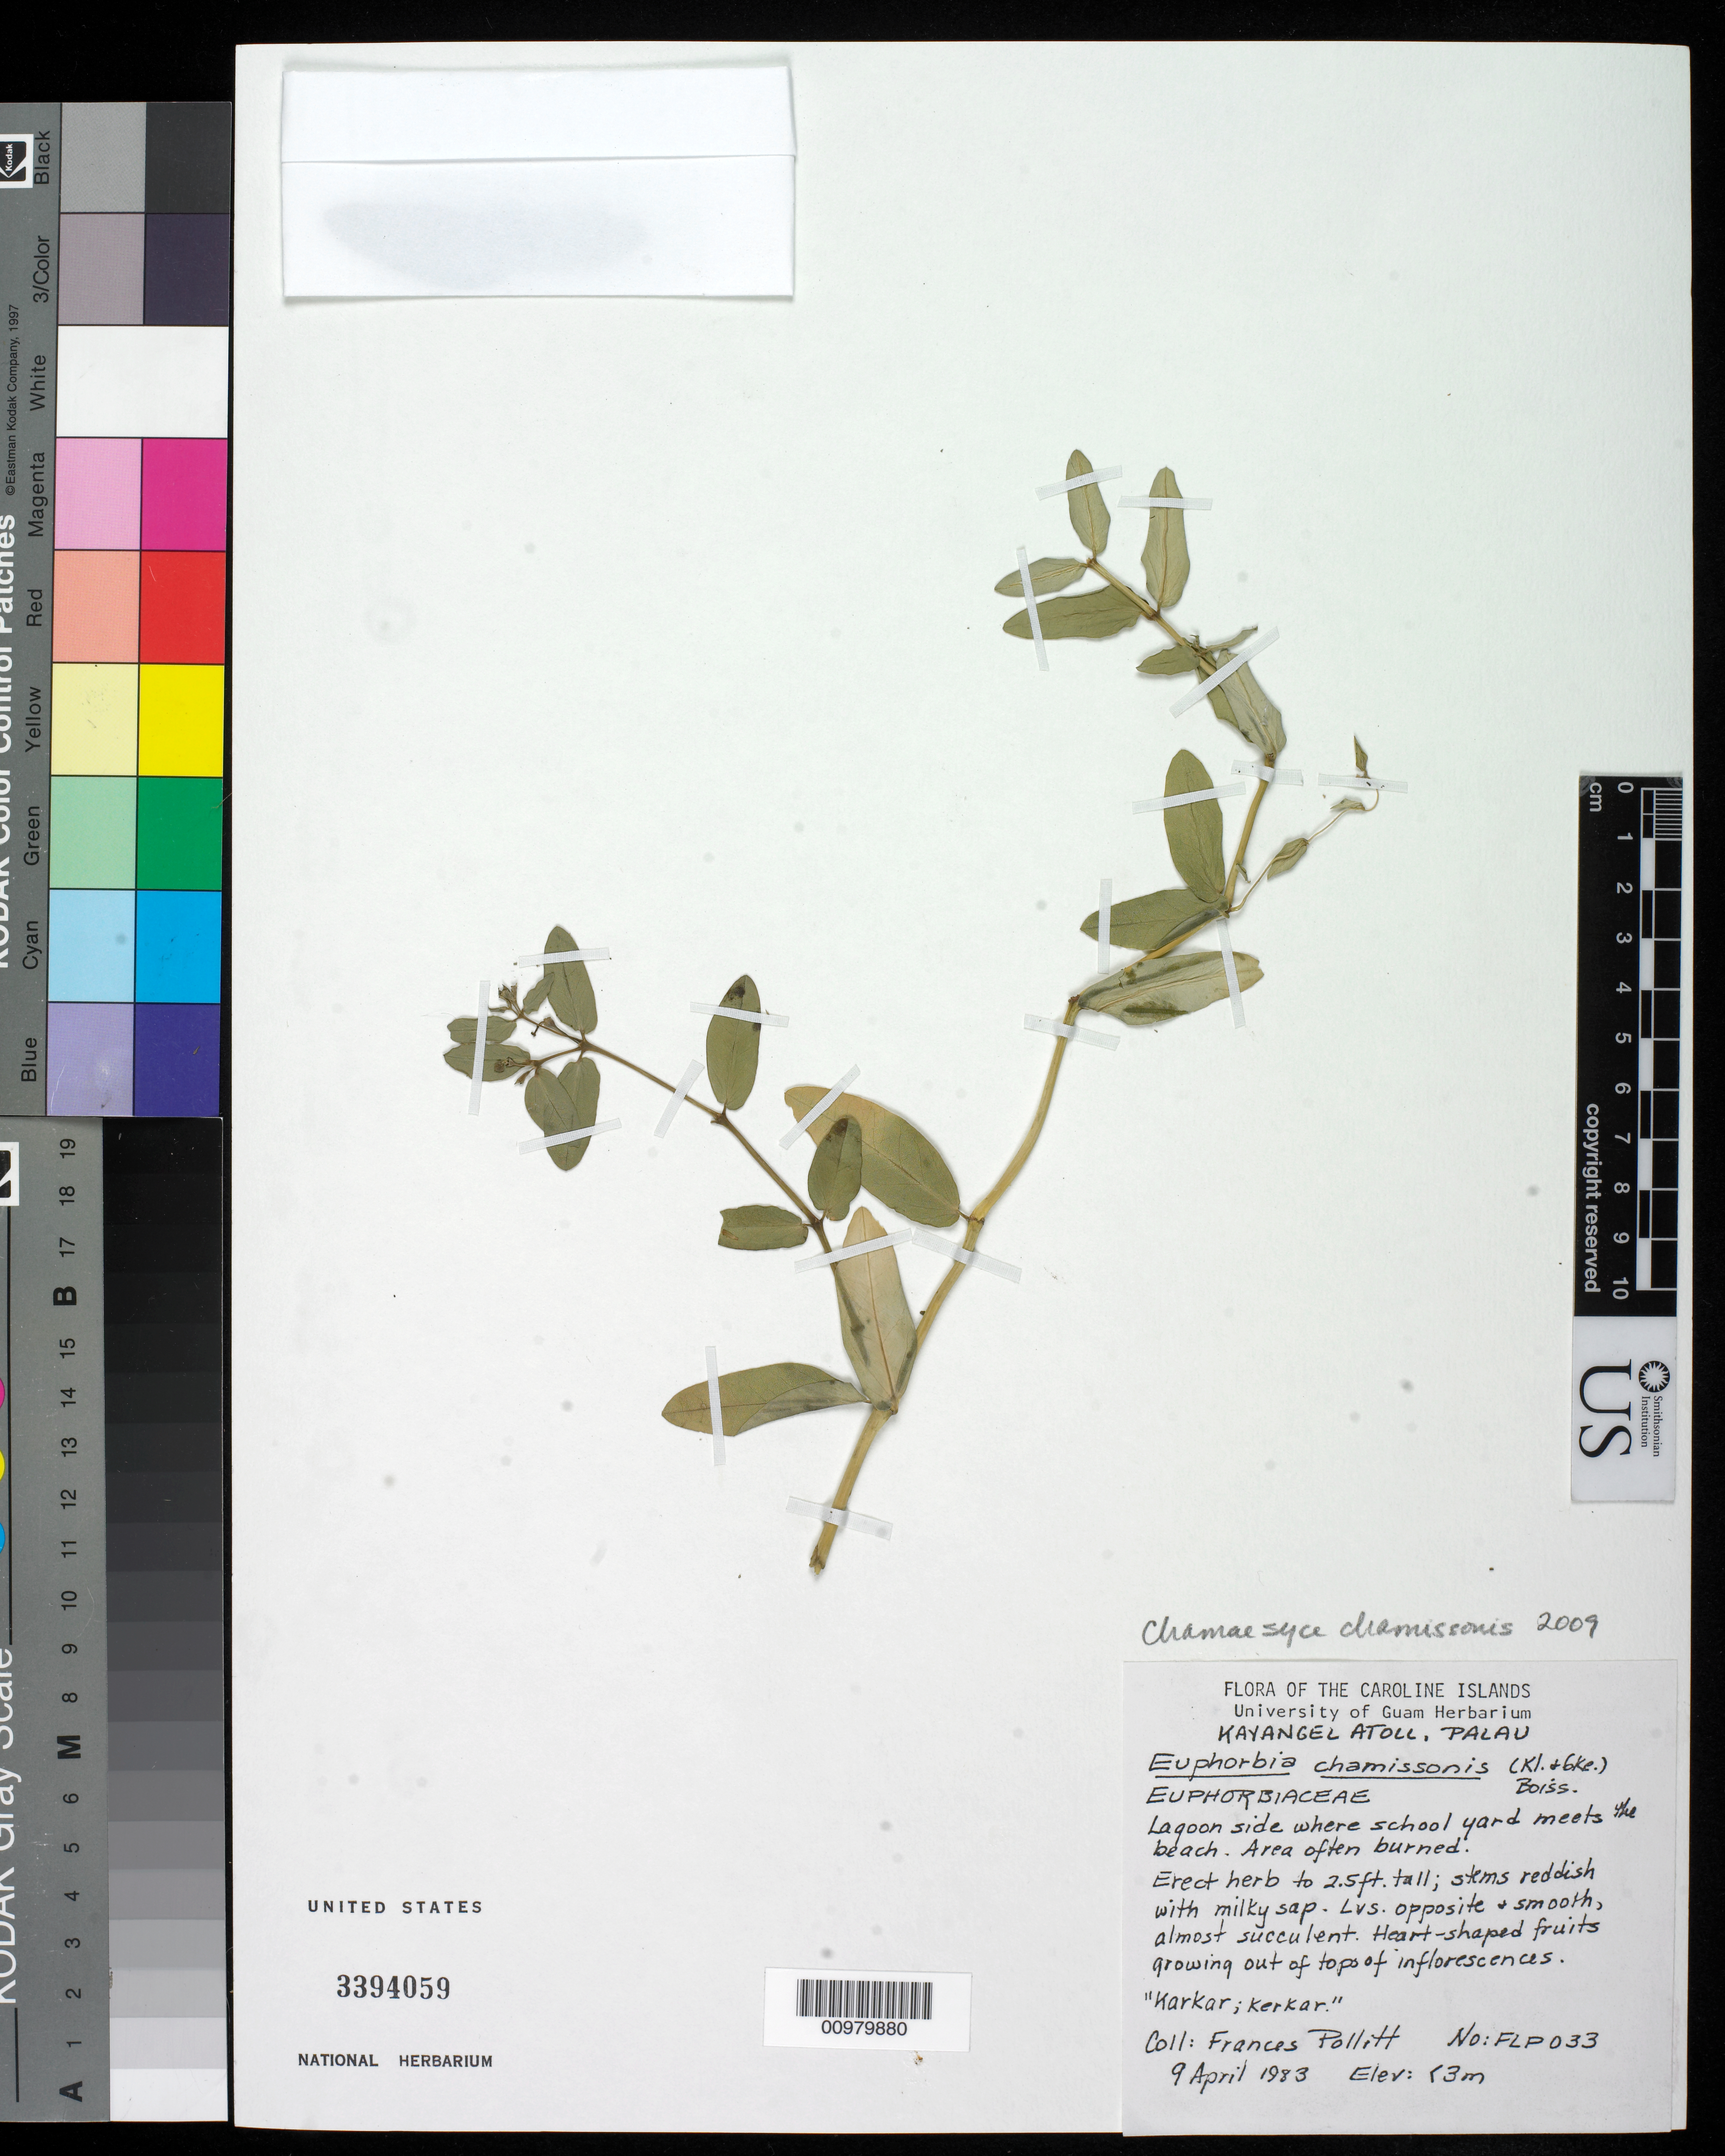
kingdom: Plantae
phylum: Tracheophyta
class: Magnoliopsida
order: Malpighiales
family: Euphorbiaceae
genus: Euphorbia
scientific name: Euphorbia chamissonis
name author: (Klotzsch ex Klotzsch & Garcke) Boiss.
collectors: F. Pollitt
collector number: FLP 033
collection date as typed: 09 Apr 1983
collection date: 1983-04-09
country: Palau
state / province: Kayangel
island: Ngcheangel [Kayangel] Atoll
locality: Caroline Is., Palau Is., Kayangel Atoll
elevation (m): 3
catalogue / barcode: US 3394059